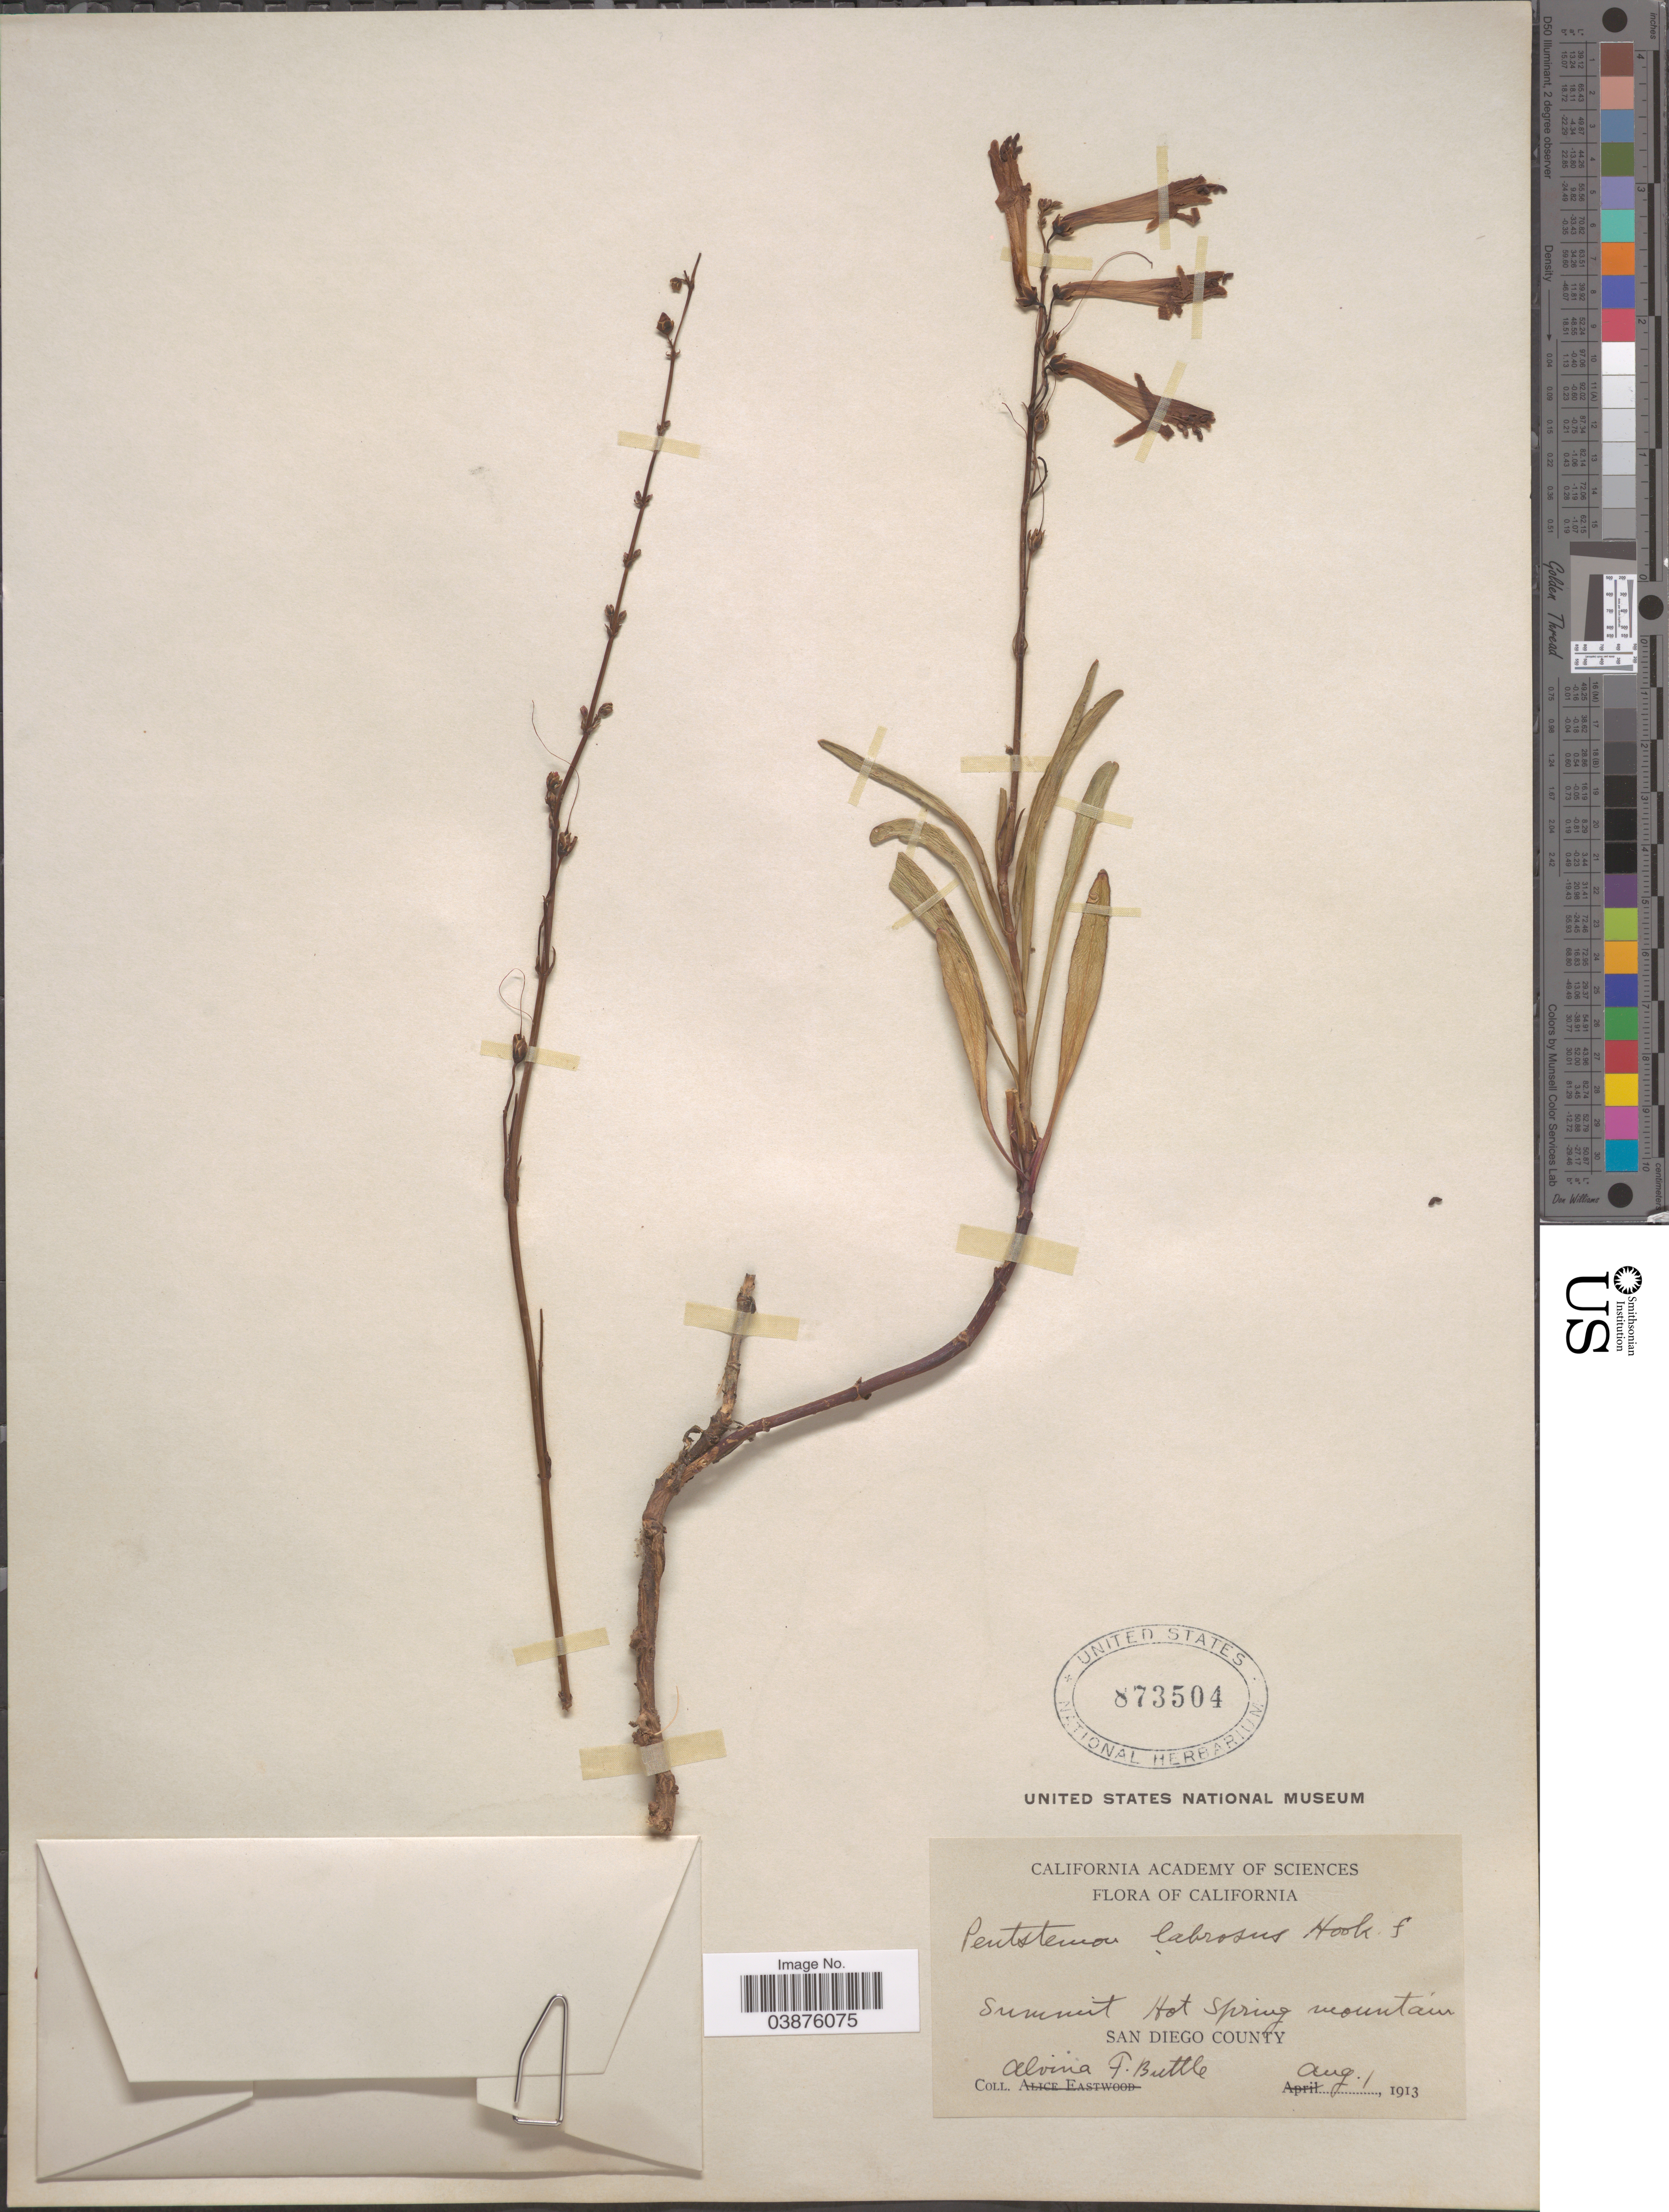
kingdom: Plantae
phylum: Tracheophyta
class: Magnoliopsida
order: Lamiales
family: Plantaginaceae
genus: Penstemon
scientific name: Penstemon labrosus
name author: (A. Gray) Mast. ex Hook. f.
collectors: A. Butte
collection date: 1913-08-01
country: United States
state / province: California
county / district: San Diego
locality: Summit Hot Spring mountain. San Diego County.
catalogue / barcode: US 873504